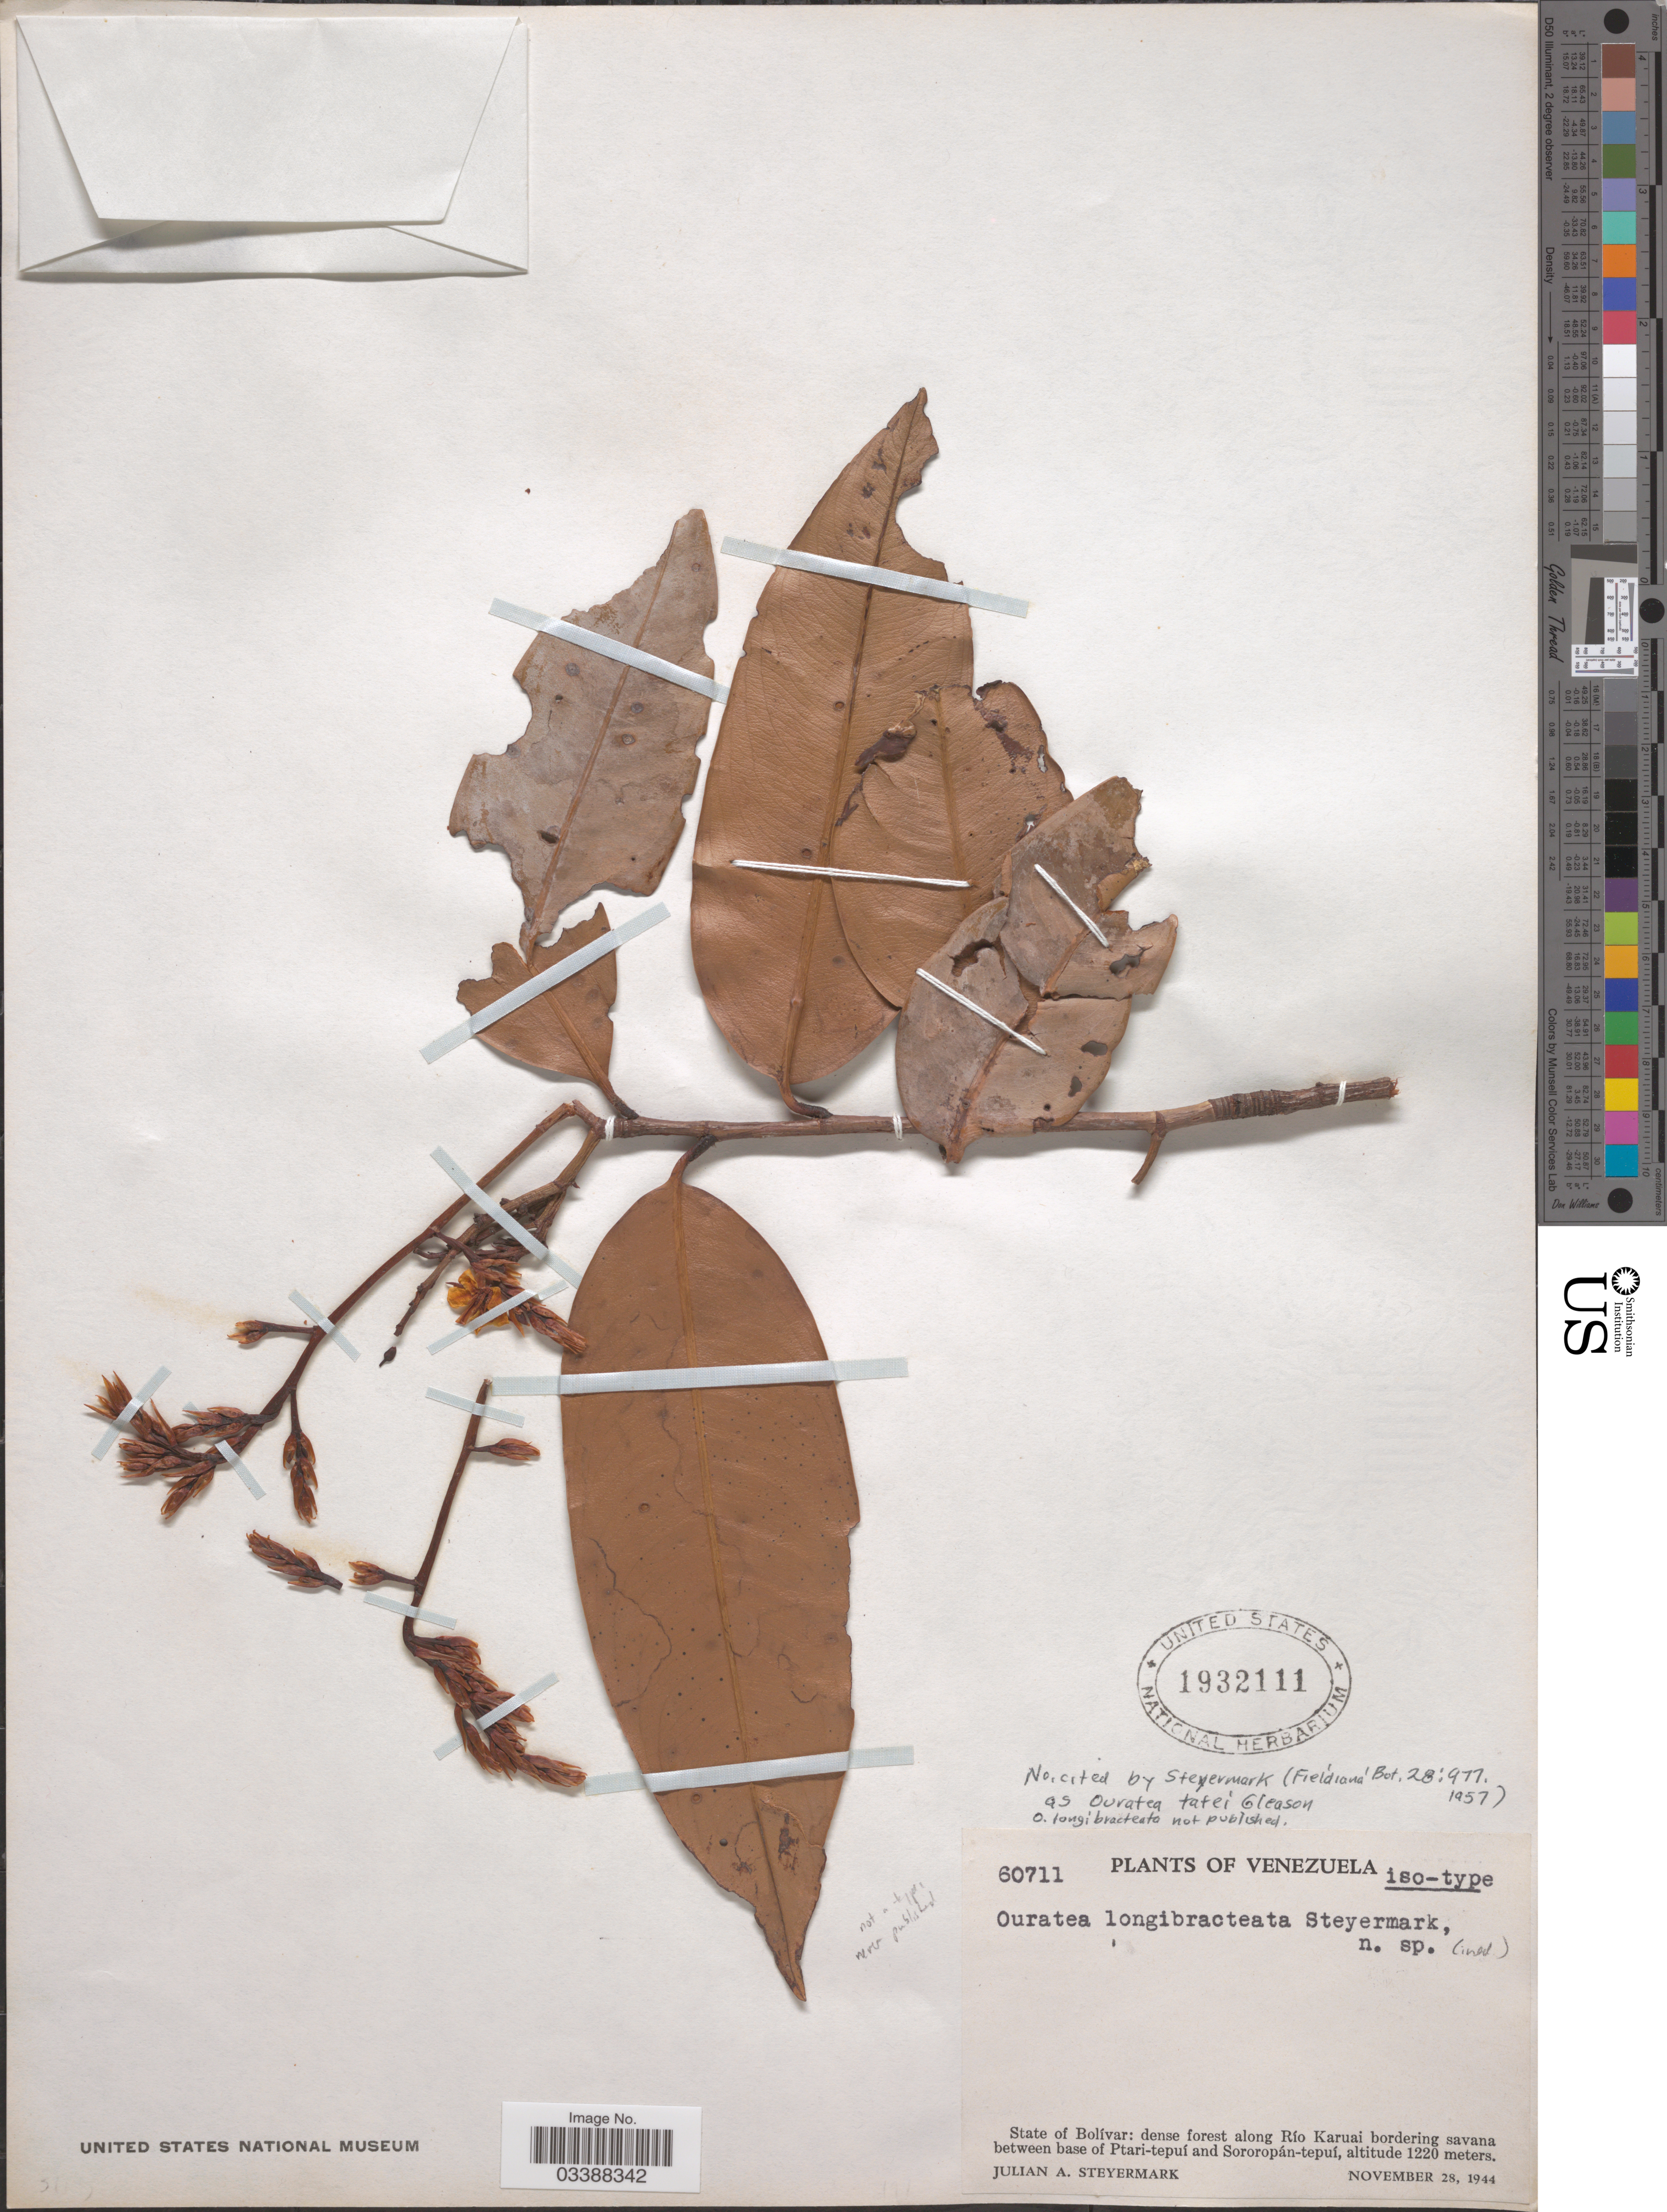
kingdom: Plantae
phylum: Tracheophyta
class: Magnoliopsida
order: Malpighiales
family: Ochnaceae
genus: Ouratea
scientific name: Ouratea tatei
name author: Gleason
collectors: J. Steyermark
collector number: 60711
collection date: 1944-11-28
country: Venezuela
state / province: Bolivar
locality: Dense forest along Río Karuai bordering savana between base of Ptari-tepuí and Sororopán-tepuí.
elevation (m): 1220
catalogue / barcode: US 1932111